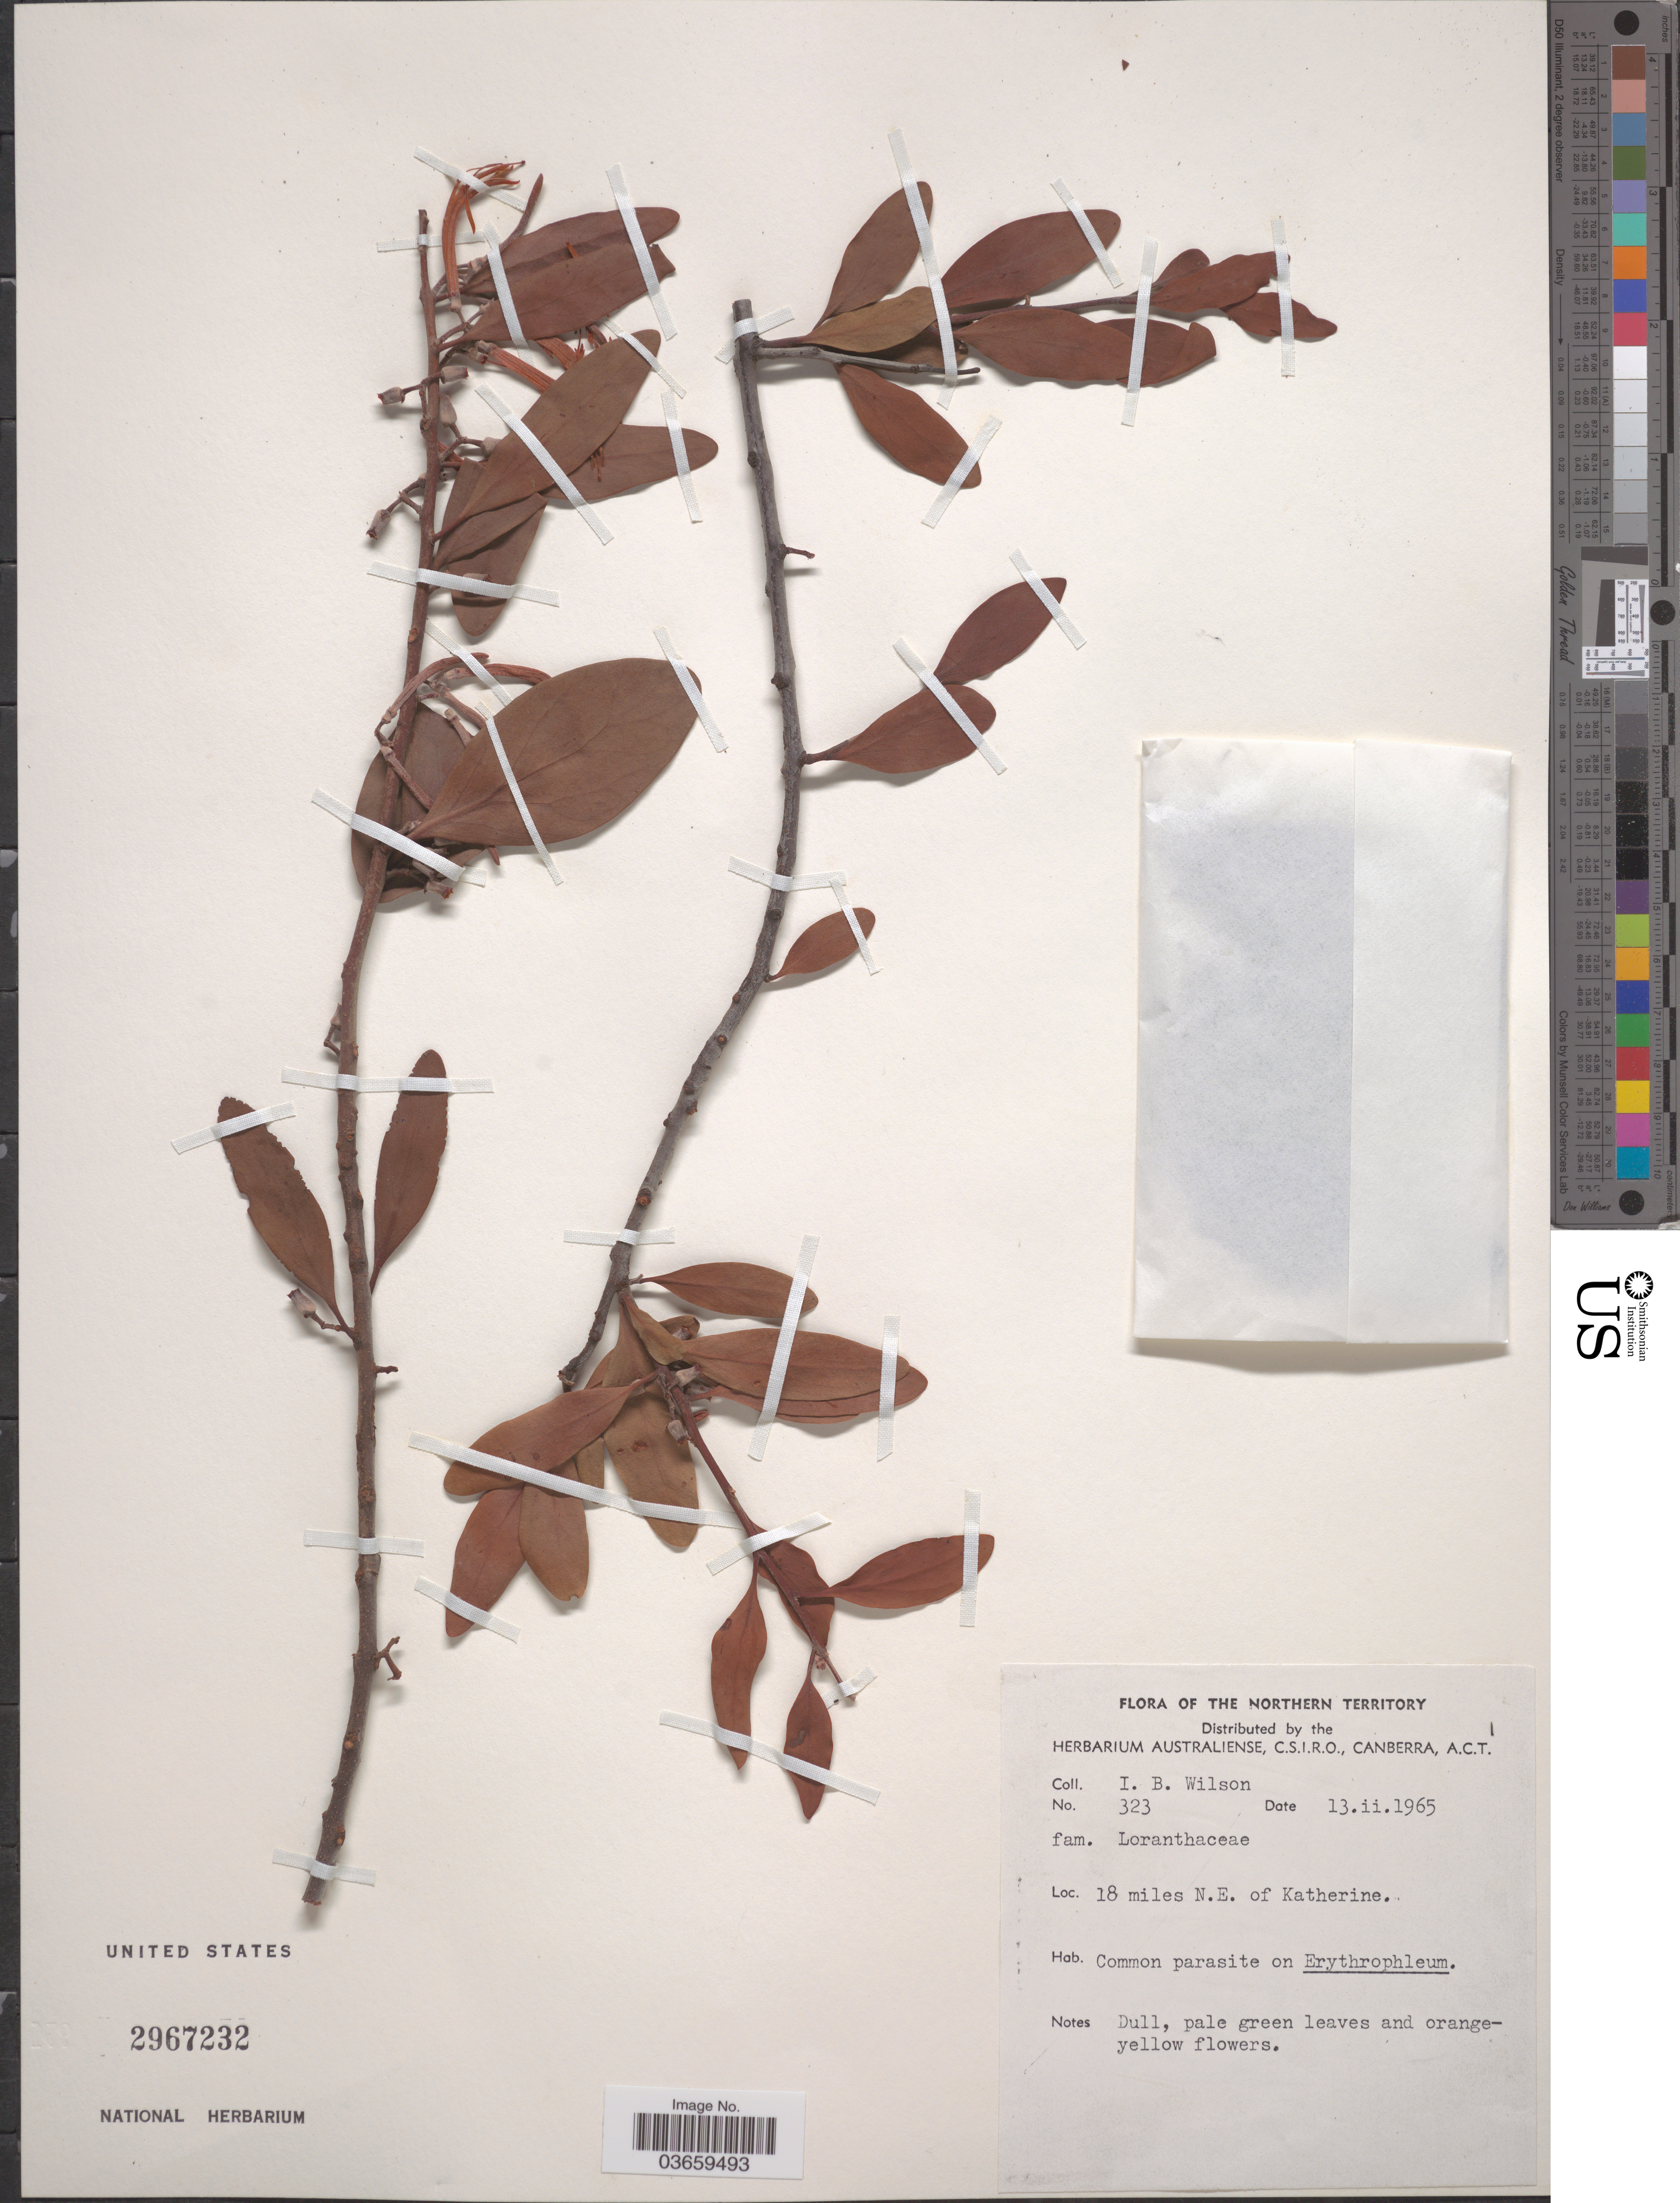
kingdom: Plantae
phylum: Tracheophyta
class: Magnoliopsida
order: Santalales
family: Loranthaceae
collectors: I. B. Wilson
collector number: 323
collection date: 1965-02-13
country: Australia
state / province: Northern Territory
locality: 18 miles N.E. of Katherine.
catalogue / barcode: US 2967232